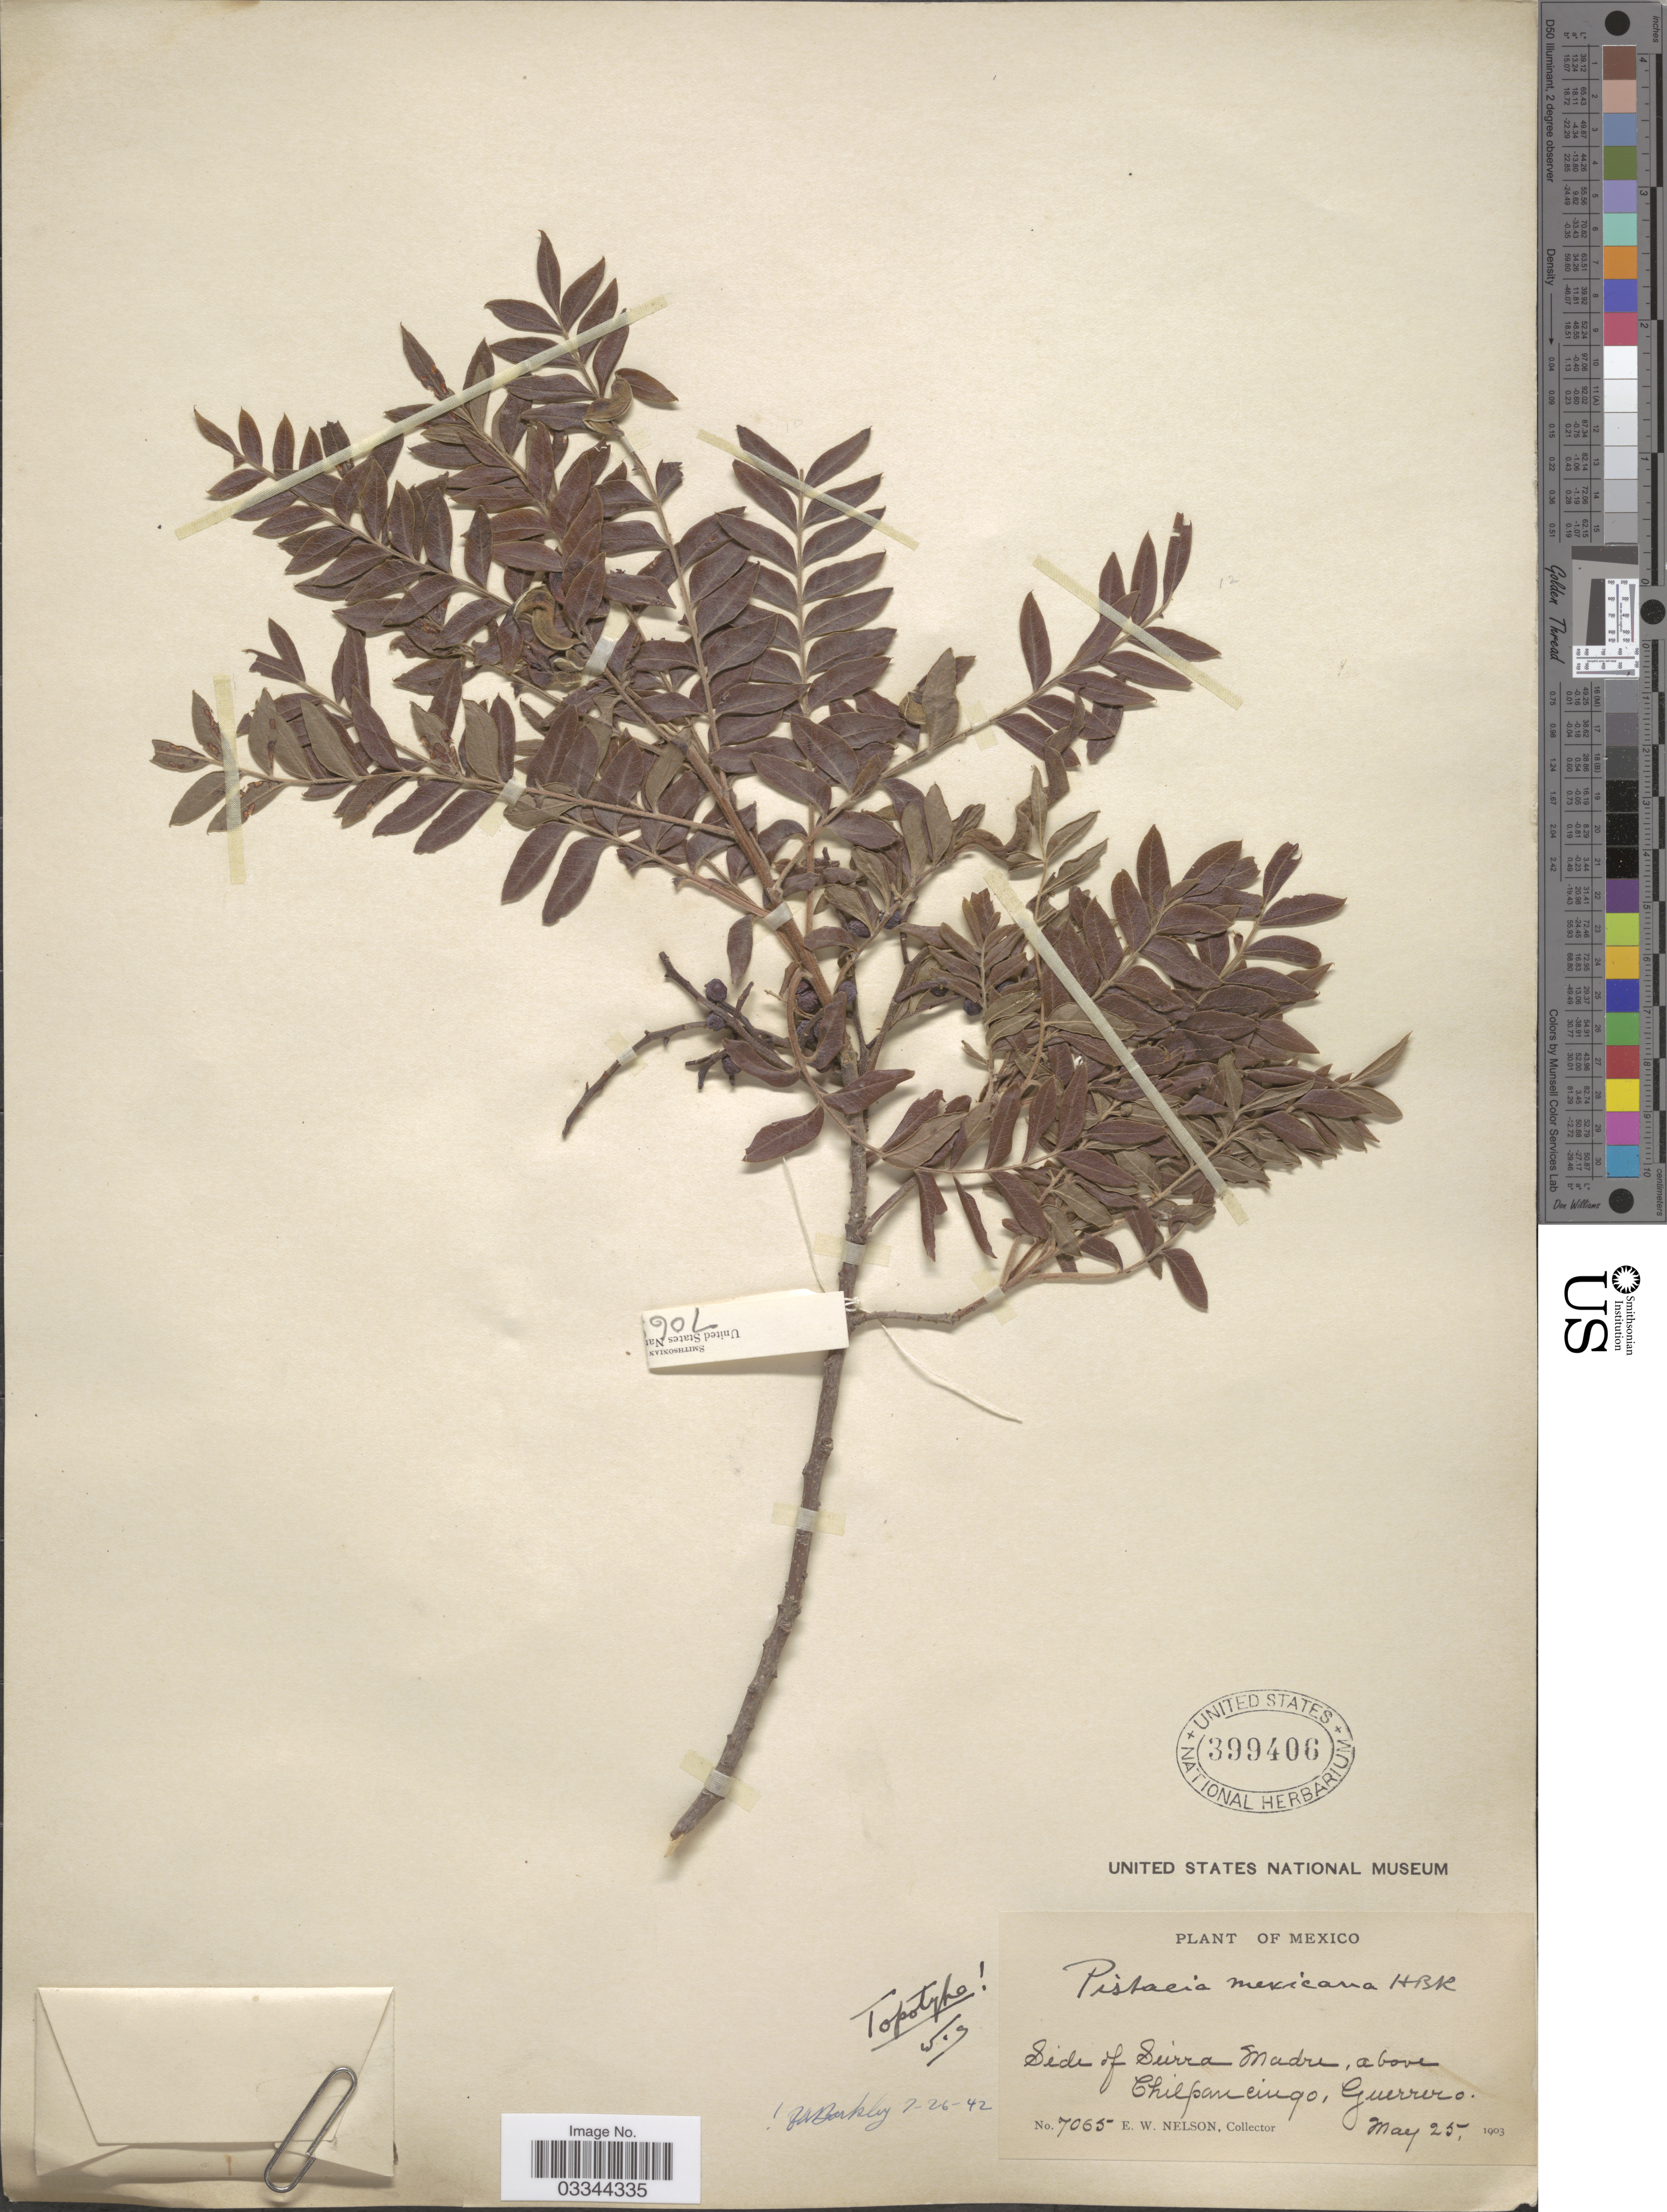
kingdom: Plantae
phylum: Tracheophyta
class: Magnoliopsida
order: Sapindales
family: Anacardiaceae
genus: Pistacia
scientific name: Pistacia mexicana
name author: Kunth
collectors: E. W. Nelson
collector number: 7065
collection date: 1903-05-25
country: Mexico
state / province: Guerrero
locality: Side of Sierra Madre, above Chilpancingo.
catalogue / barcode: US 399406